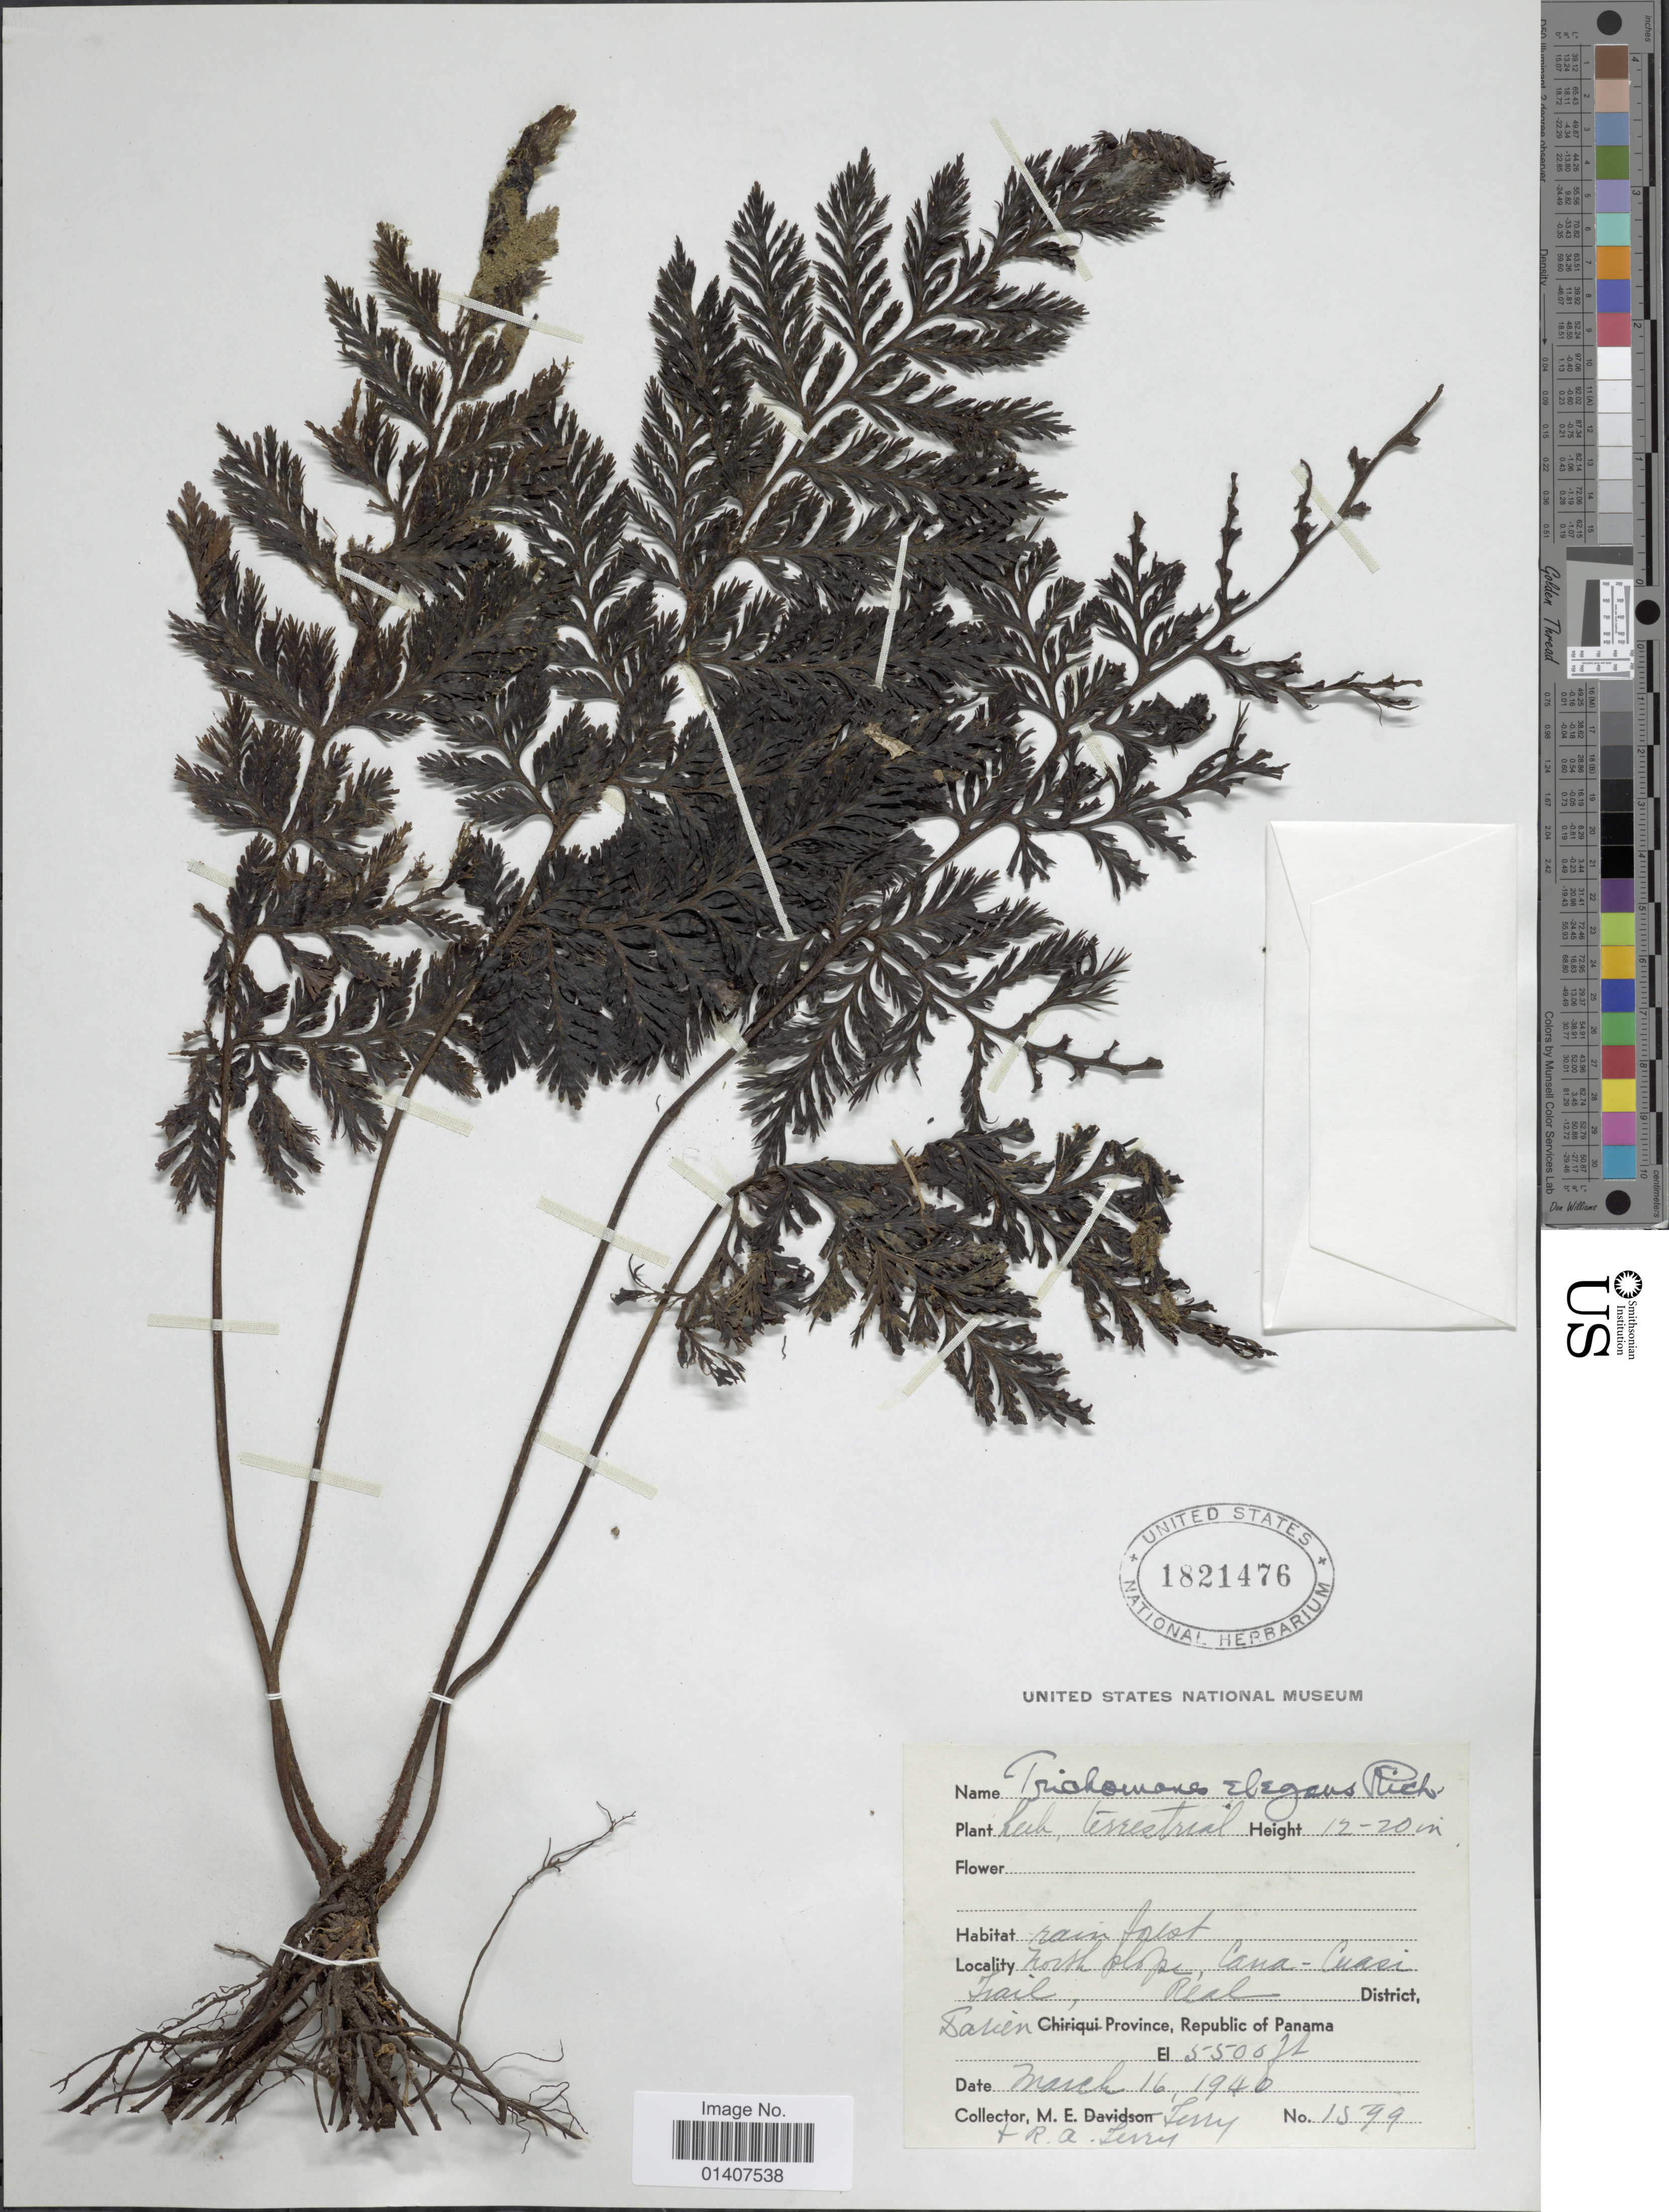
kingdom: Plantae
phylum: Tracheophyta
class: Polypodiopsida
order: Hymenophyllales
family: Hymenophyllaceae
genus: Trichomanes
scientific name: Trichomanes elegans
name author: Rich.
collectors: M. Terry & R. Terry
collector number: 1599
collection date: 1940-03-16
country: Panama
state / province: Darién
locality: North slope, Cana-Cuasi trail, Real District, Darien prov. republic of Panama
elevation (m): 1676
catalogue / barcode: US 1821476